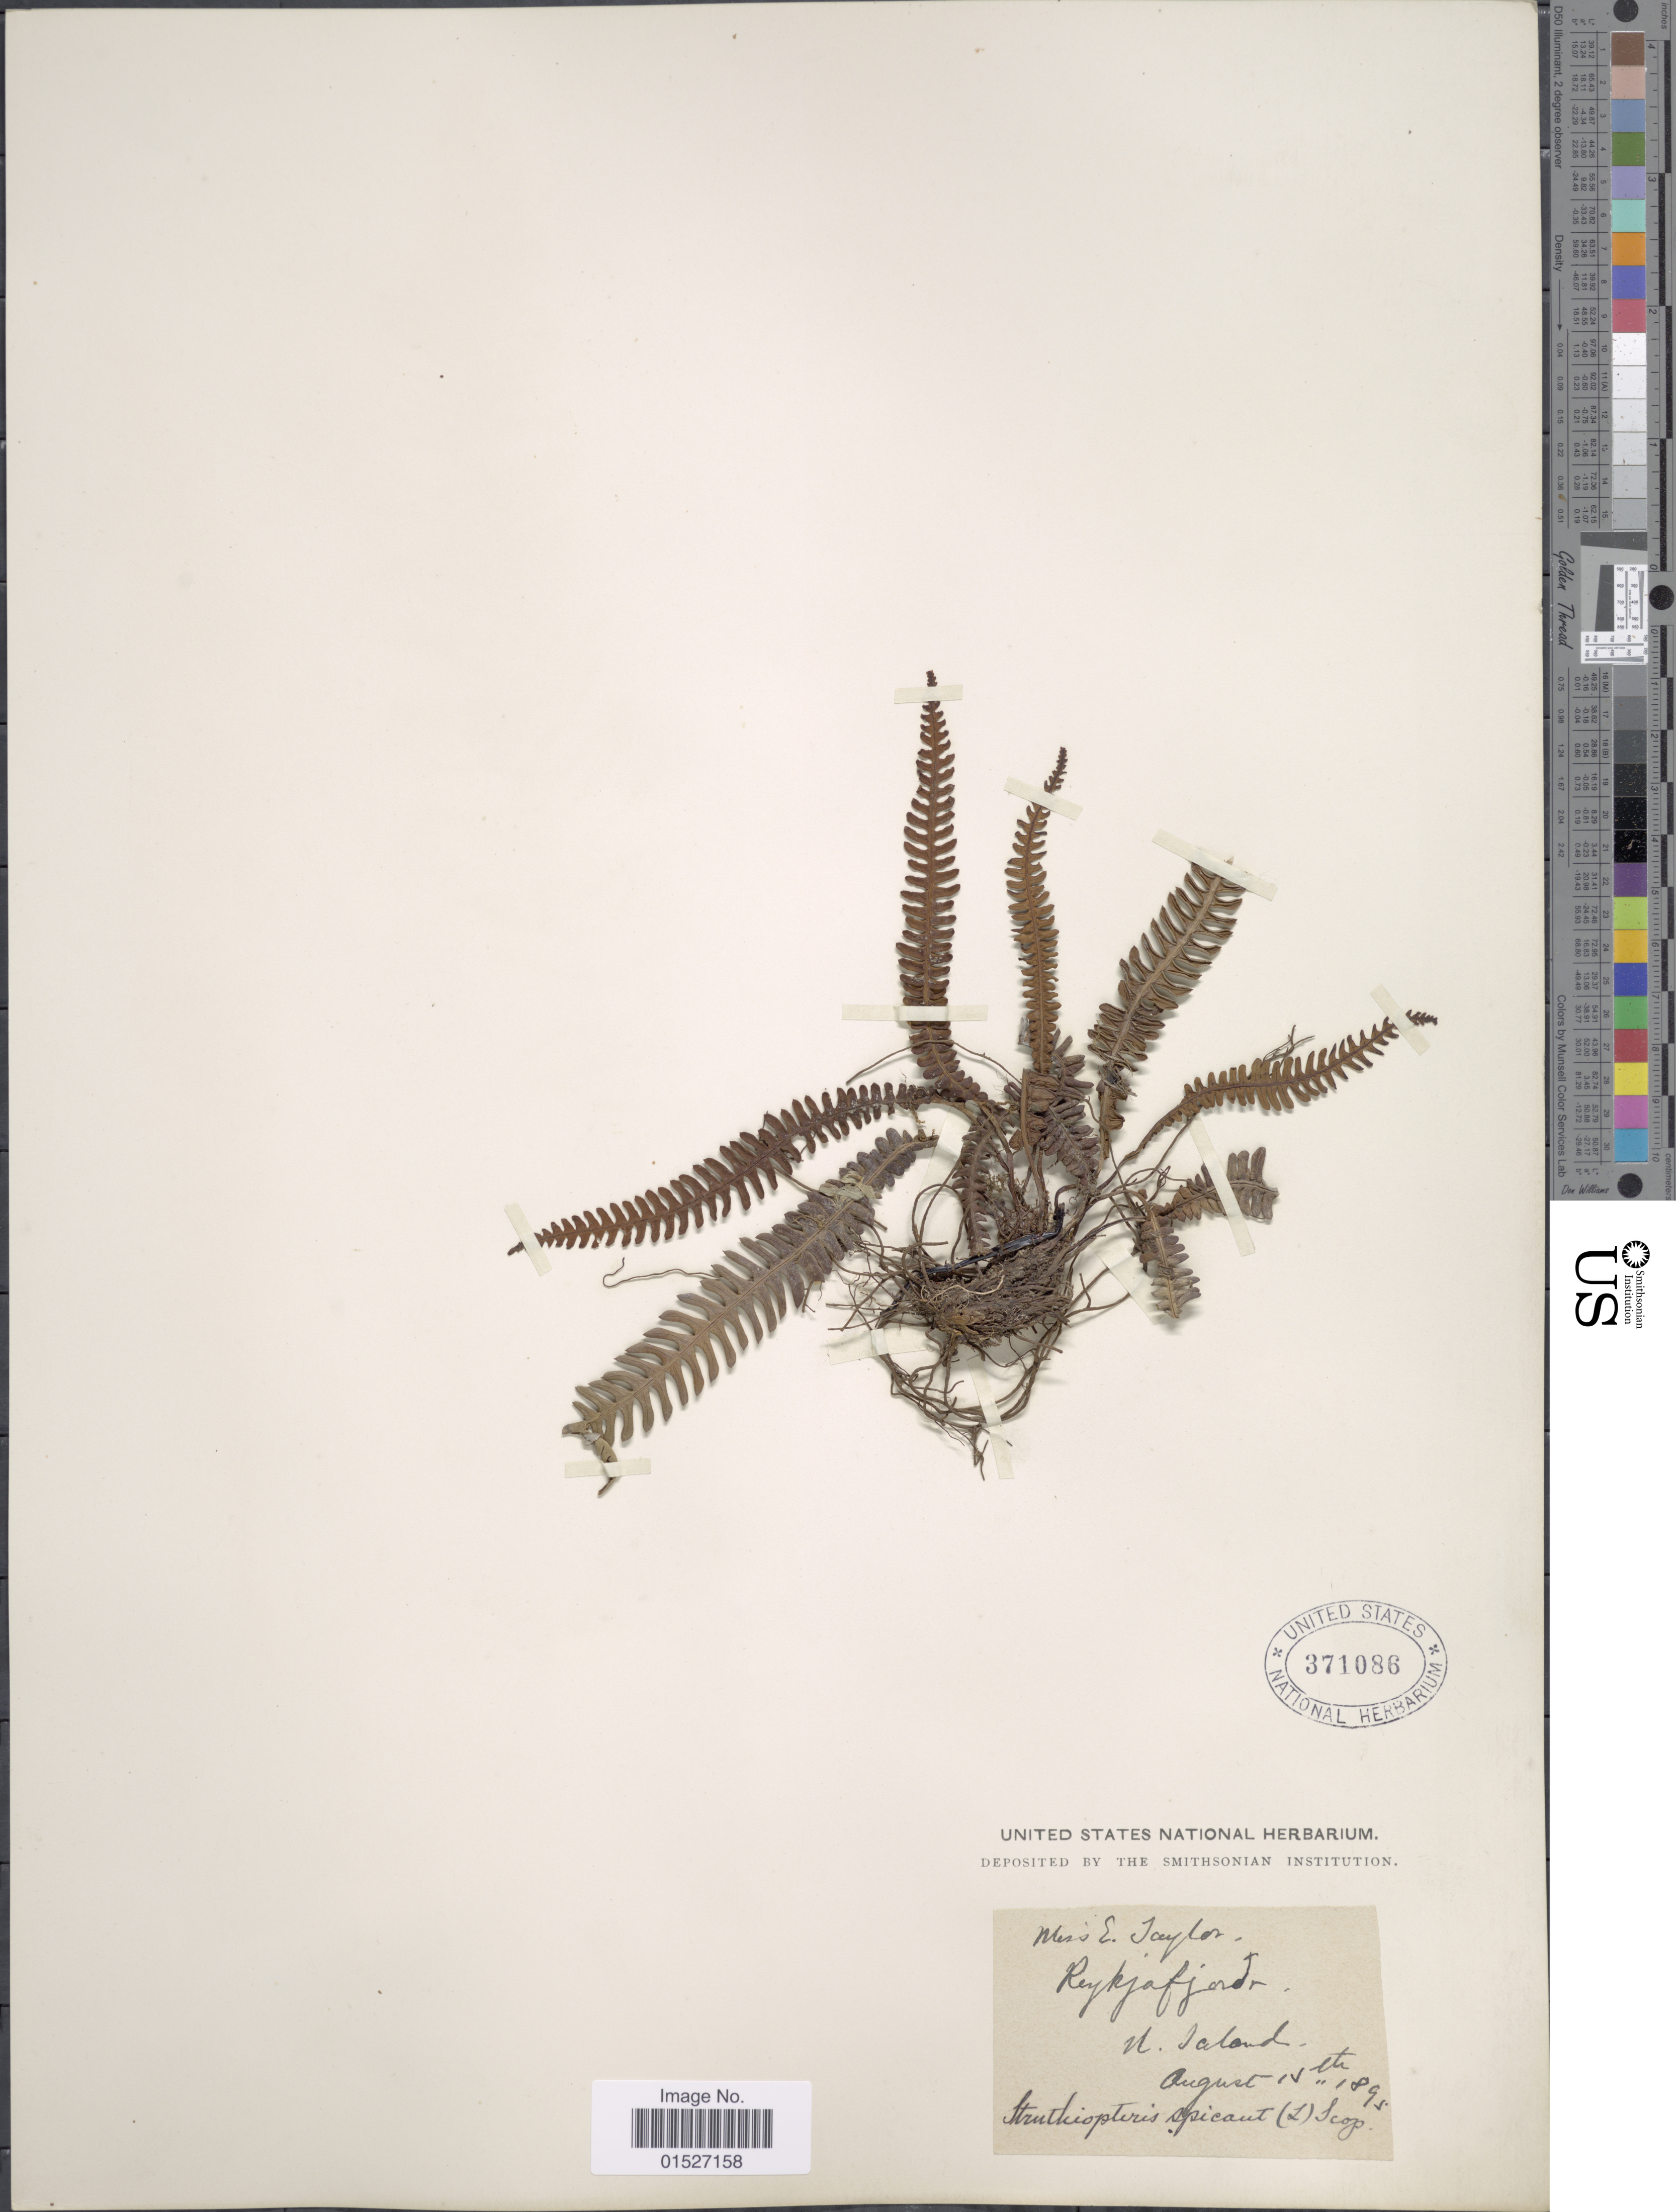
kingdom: Plantae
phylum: Tracheophyta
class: Polypodiopsida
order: Polypodiales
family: Blechnaceae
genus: Blechnum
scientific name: Blechnum spicant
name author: (L.) Sm.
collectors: E. Taylor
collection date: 1895-08-11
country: Iceland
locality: N. Iceland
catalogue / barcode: US 371086